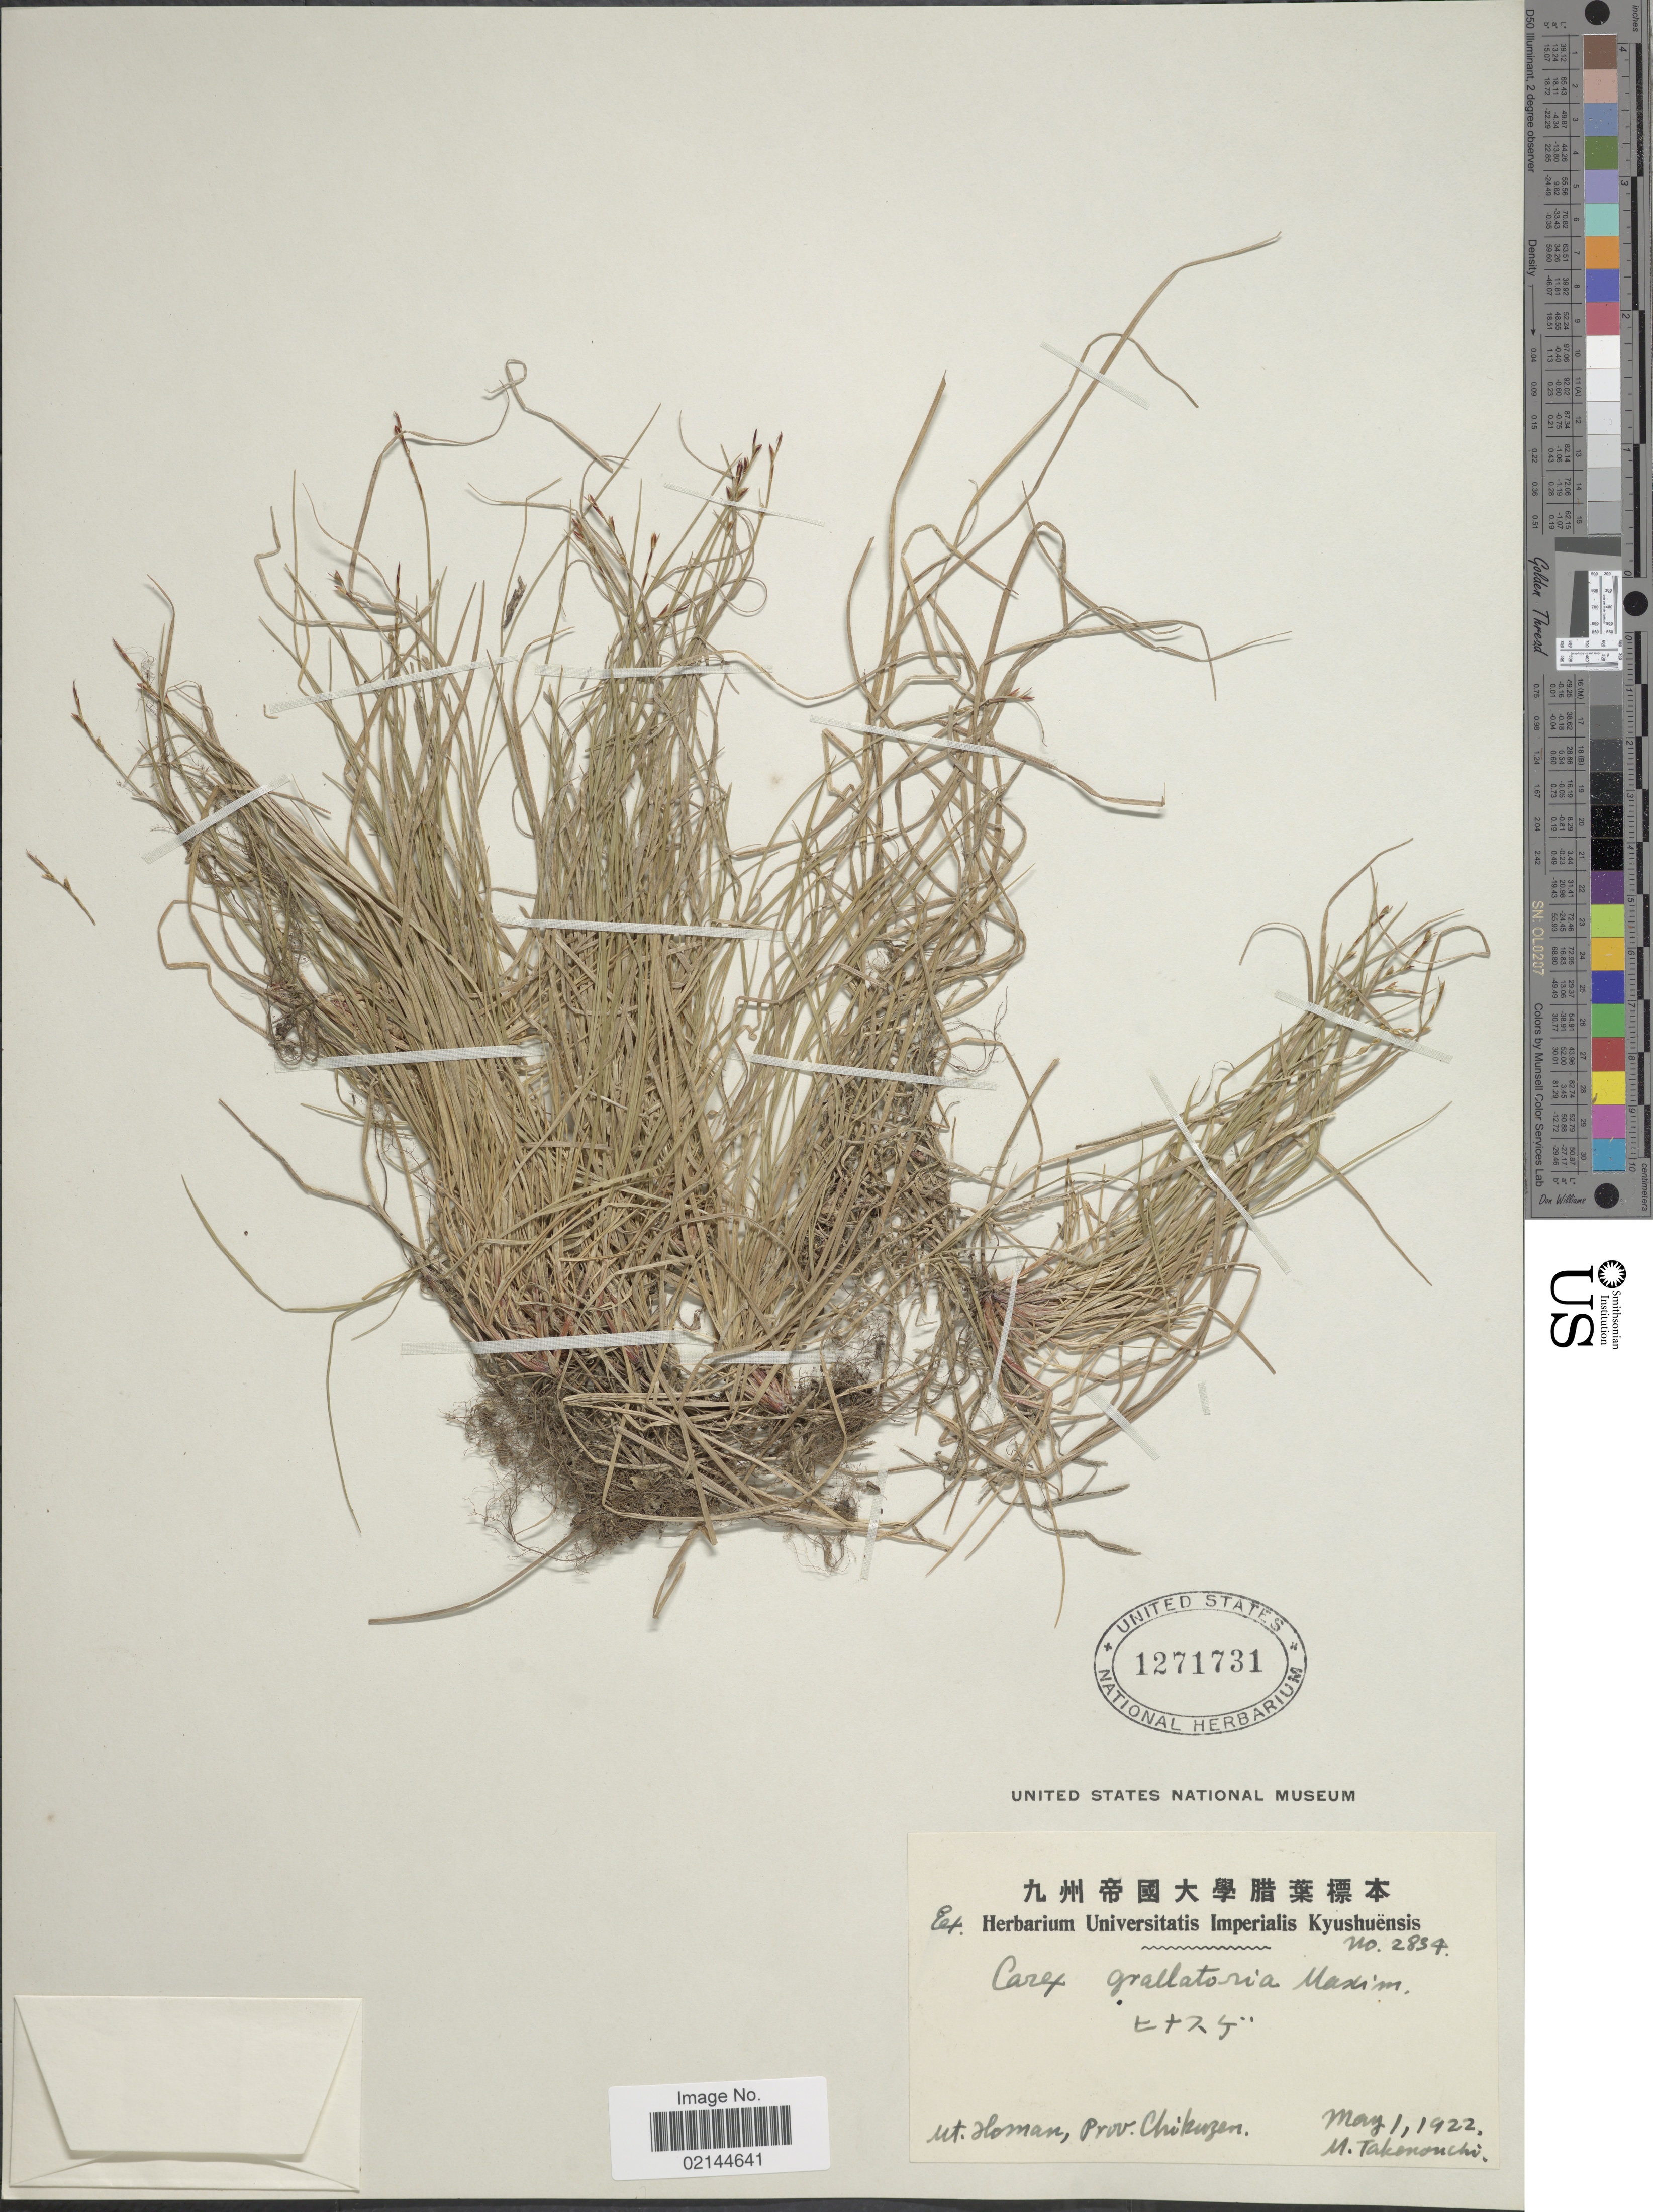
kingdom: Plantae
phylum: Tracheophyta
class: Liliopsida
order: Poales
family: Cyperaceae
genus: Carex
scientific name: Carex grallatoria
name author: Maxim.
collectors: M. Takenouchi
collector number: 2834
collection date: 1922-05-01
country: Japan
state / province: Hukuoka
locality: Mt. Homan, Prov. Chikuzen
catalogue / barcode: US 1271731